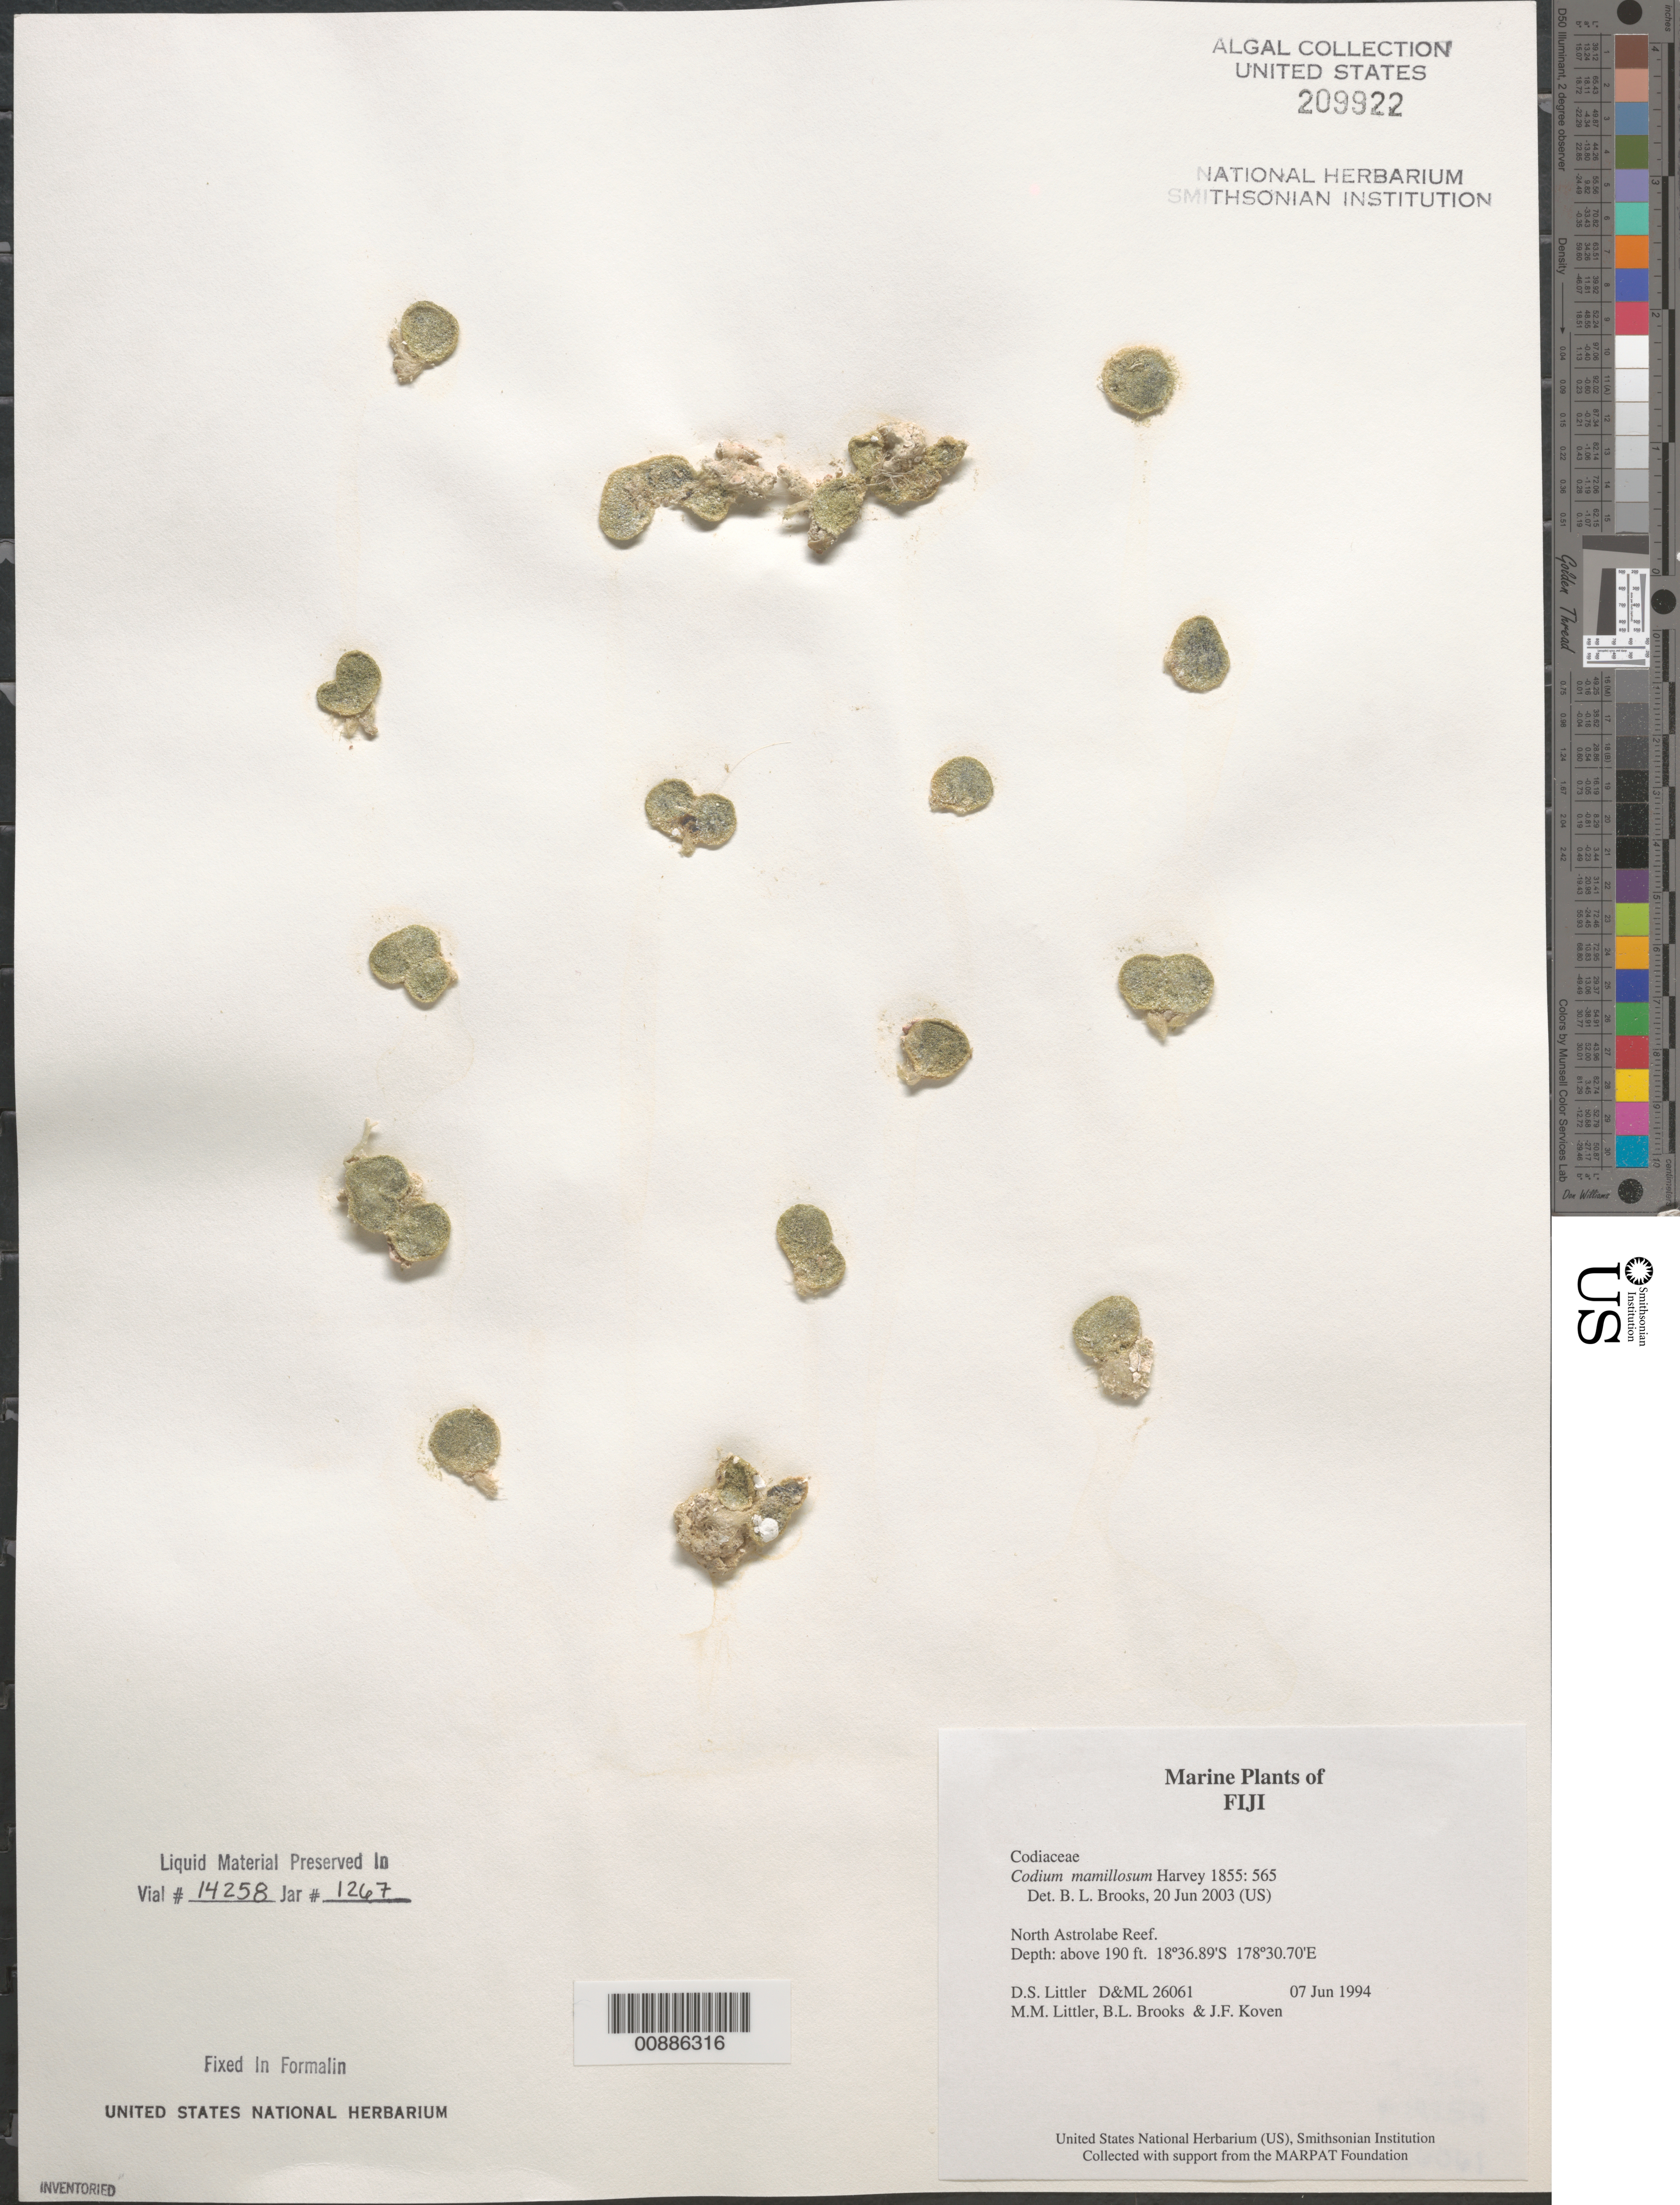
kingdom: Plantae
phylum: Chlorophyta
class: Ulvophyceae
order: Bryopsidales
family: Codiaceae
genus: Codium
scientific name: Codium mamillosum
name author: Harv.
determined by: Brooks, B. L., (BOT), Smithsonian Institution - National Museum of Natural History (UNITED STATES)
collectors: D. S. Littler, M. M. Littler, B. Brooks & J. Koven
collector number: D&ML 26061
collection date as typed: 07 Jun 1994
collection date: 1994-06-07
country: Fiji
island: North Astrolabe Reef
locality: North Astrolabe Reef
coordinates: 18 36.89'S, 178 30.70'E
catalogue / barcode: US 209922